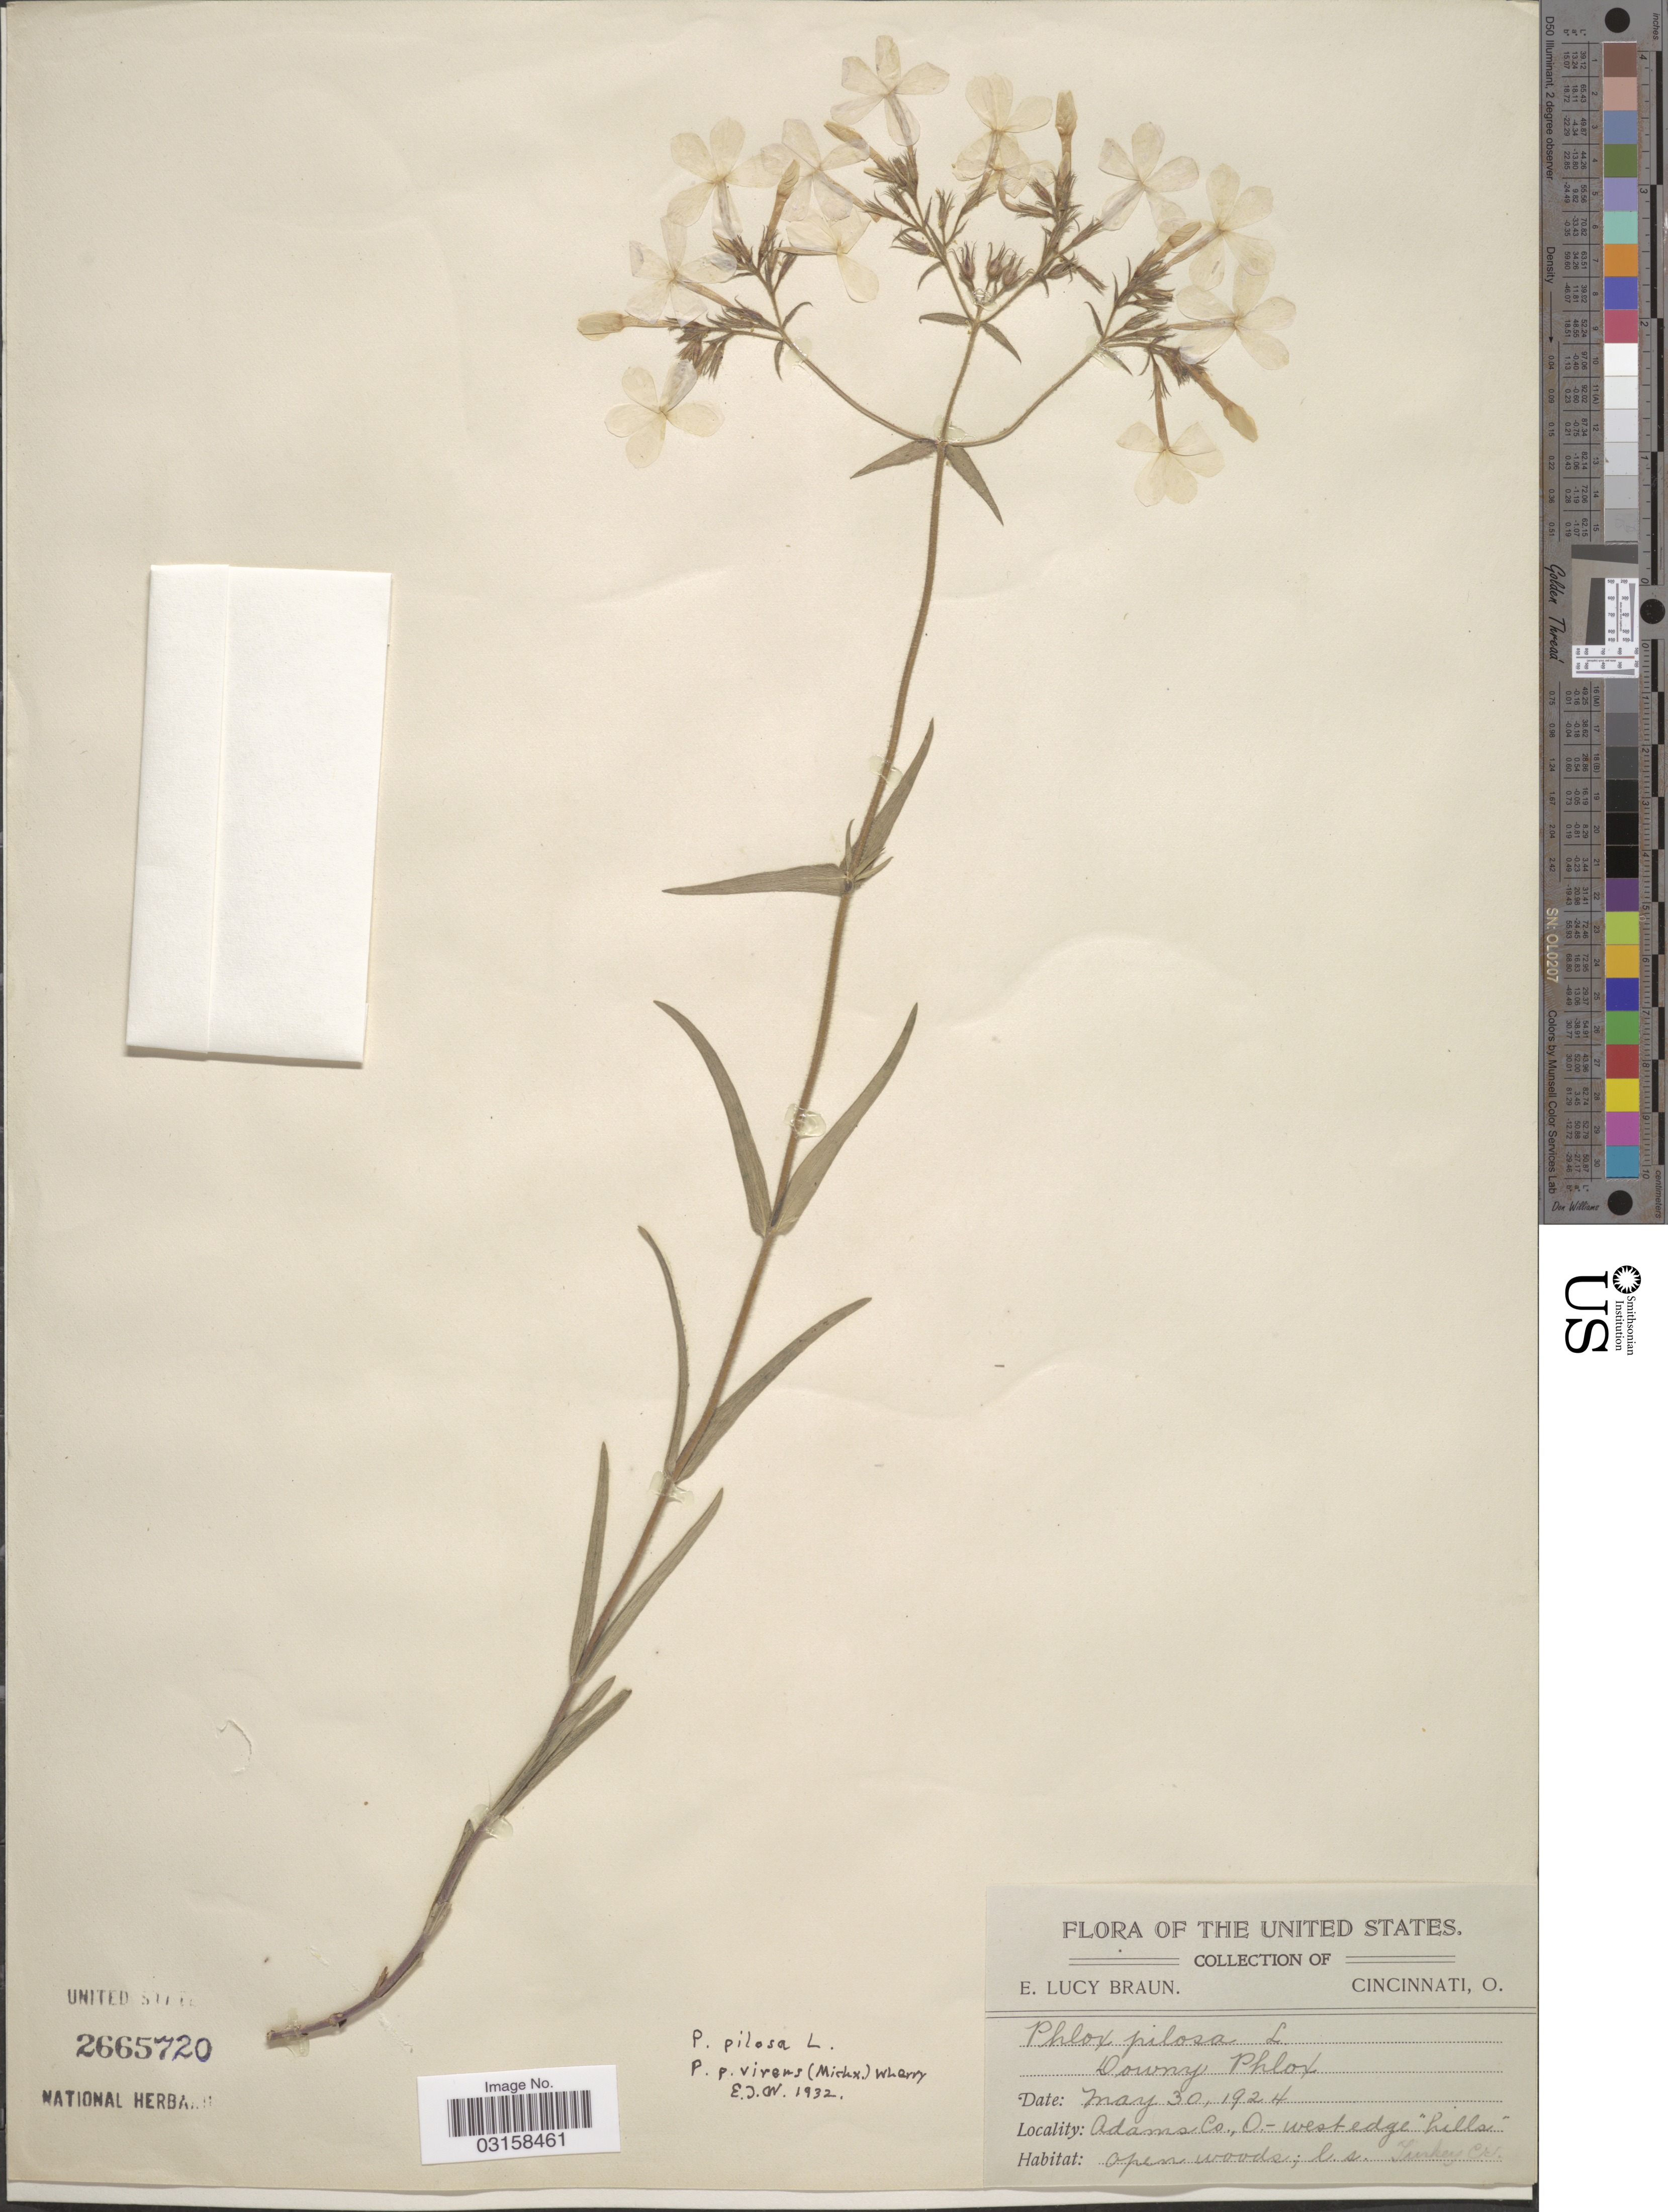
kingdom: Plantae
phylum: Tracheophyta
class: Magnoliopsida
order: Ericales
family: Polemoniaceae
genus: Phlox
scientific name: Phlox pilosa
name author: L.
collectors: E. L. Braun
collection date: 1924-05-30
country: United States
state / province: Ohio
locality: Adams Co., O. - west edge "hills"- l. s. Turkey Cr.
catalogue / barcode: US 2665720